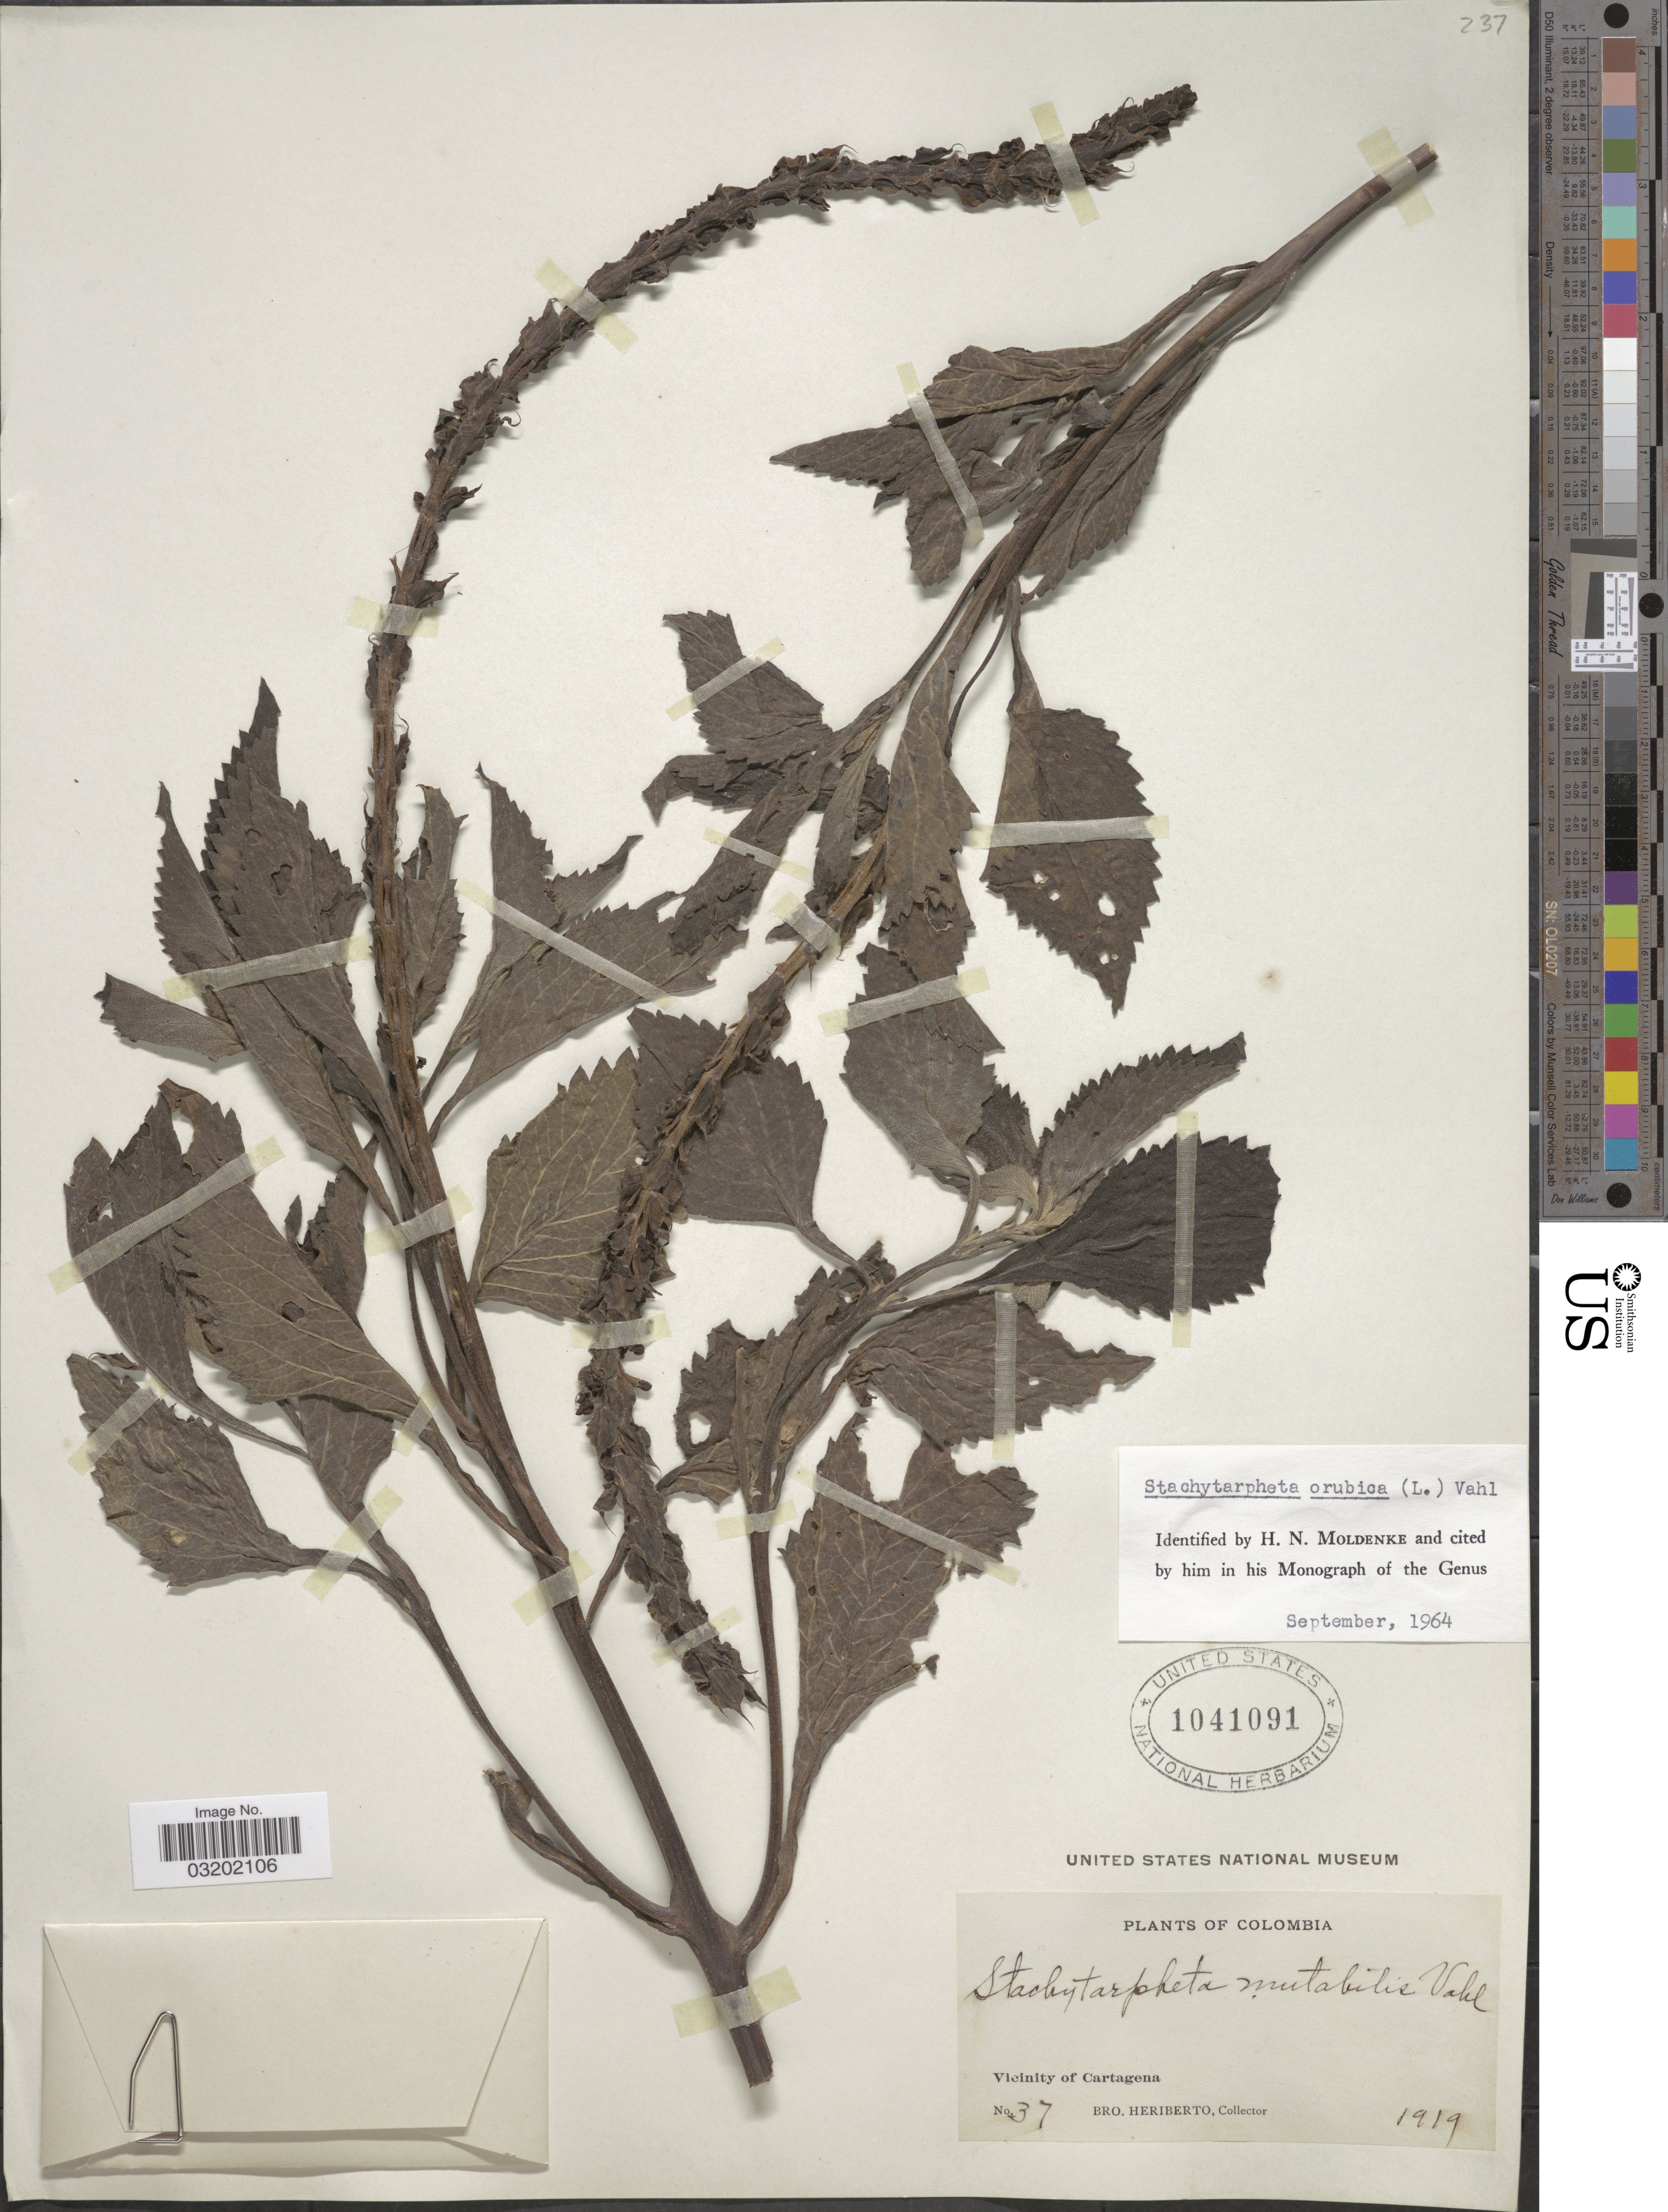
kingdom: Plantae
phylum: Tracheophyta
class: Magnoliopsida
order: Lamiales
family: Verbenaceae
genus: Stachytarpheta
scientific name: Stachytarpheta orubica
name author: (L.) Vahl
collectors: B. Heriberto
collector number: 37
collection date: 1919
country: Colombia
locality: Vicinity of Cartagena.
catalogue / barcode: US 1041091